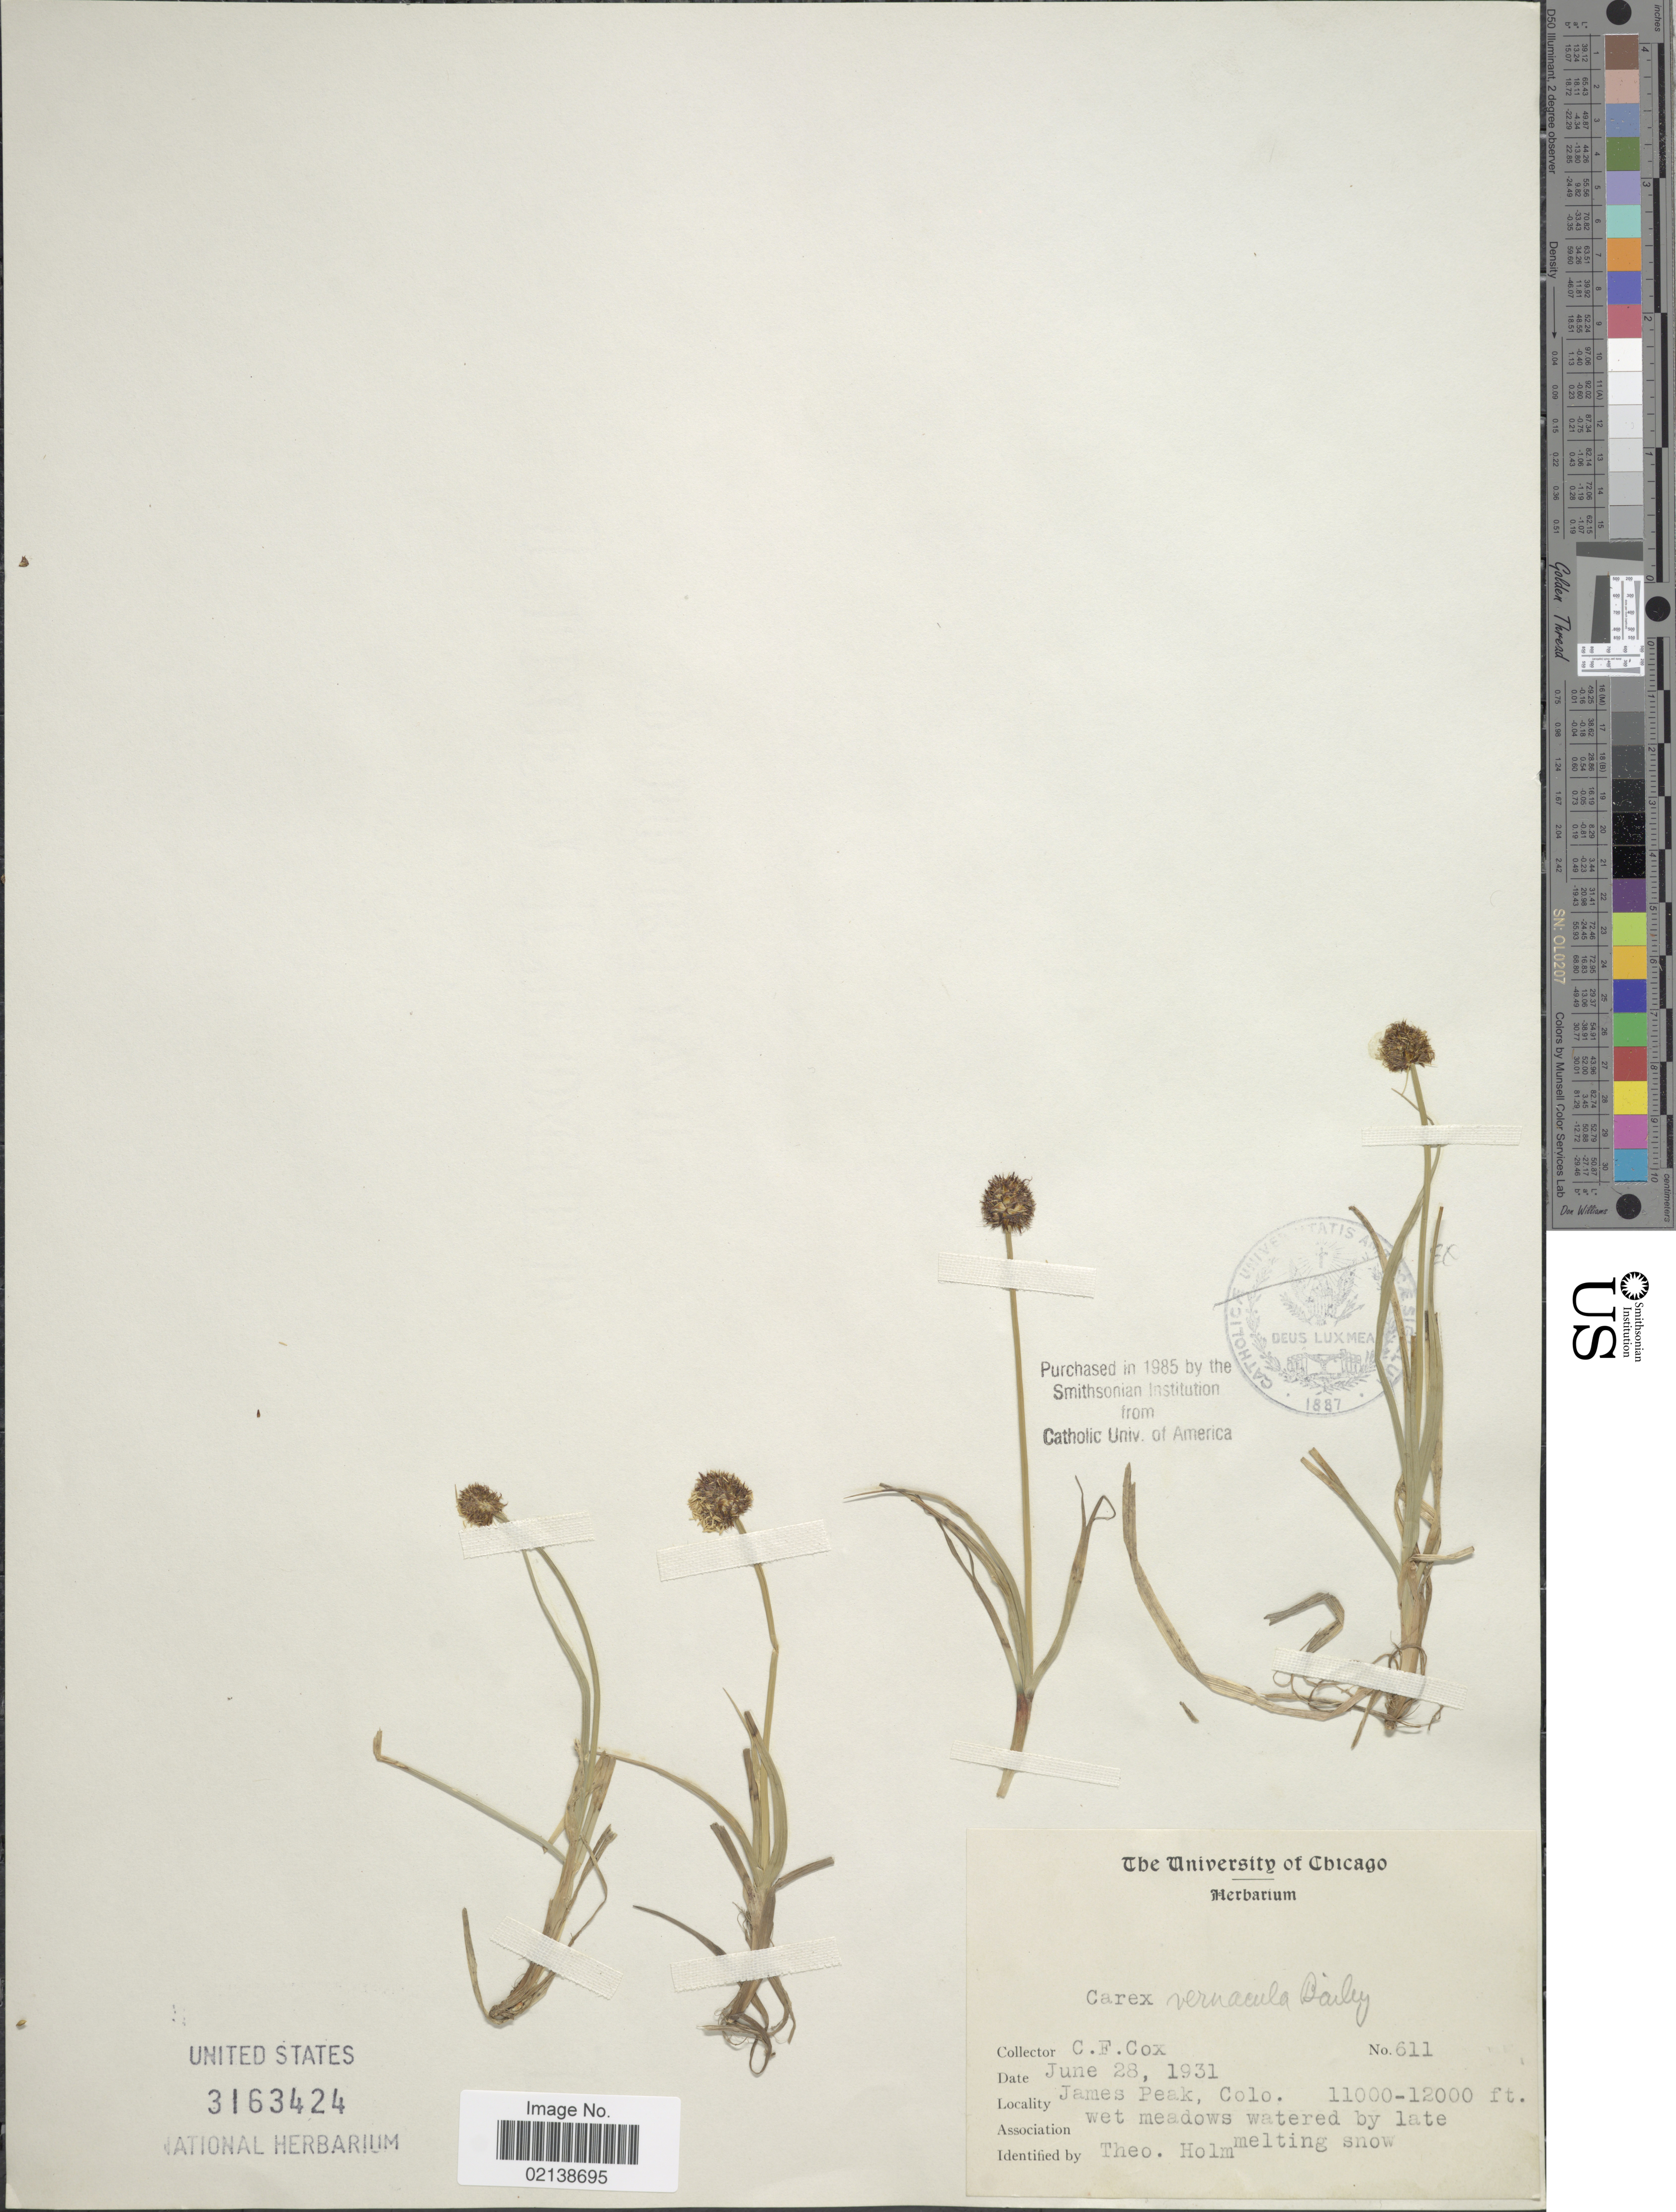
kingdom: Plantae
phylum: Tracheophyta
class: Liliopsida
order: Poales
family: Cyperaceae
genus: Carex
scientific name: Carex vernacula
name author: L.H. Bailey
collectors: C. Cox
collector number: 611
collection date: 1931-06-28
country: United States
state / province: Colorado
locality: James Peak, Colo.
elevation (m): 3353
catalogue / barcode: US 3163424